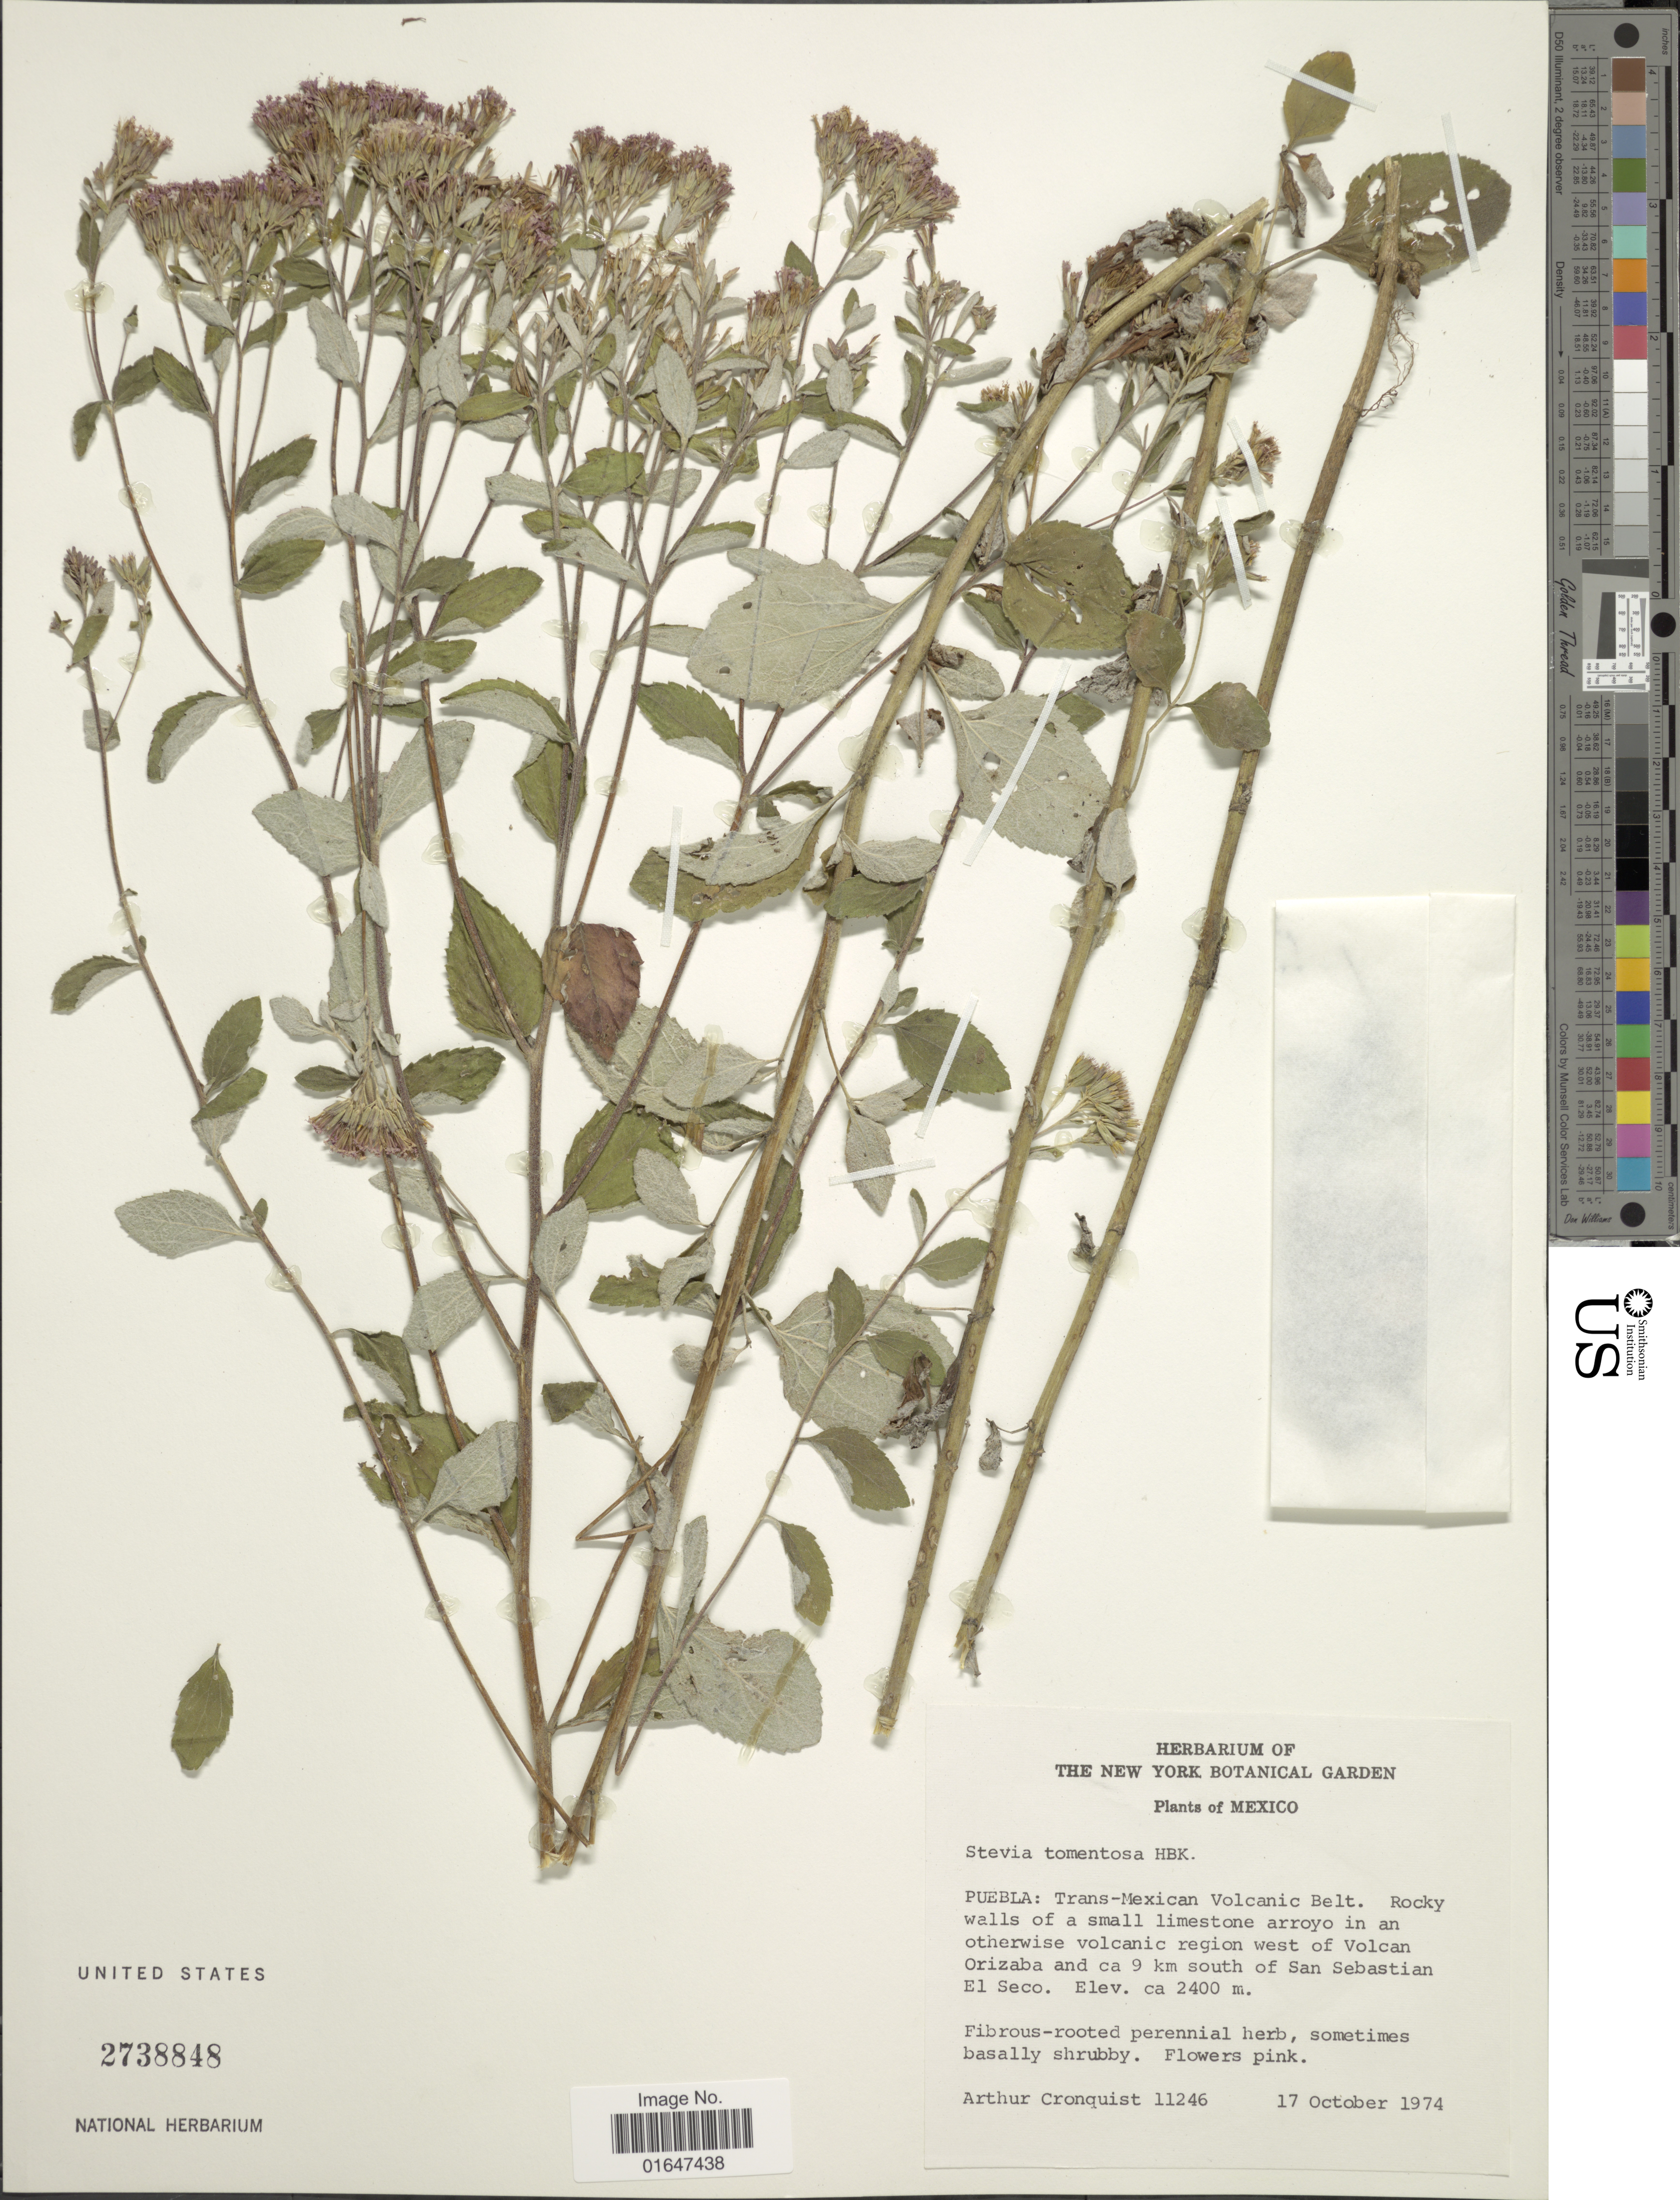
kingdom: Plantae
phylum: Tracheophyta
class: Magnoliopsida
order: Asterales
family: Asteraceae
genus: Stevia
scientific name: Stevia tomentosa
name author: Kunth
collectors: A. J. Cronquist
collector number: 11246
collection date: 1974-10-17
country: Mexico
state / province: Puebla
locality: Trans-Mexican Volcanic Belt, west of Volcan Orizaba and ca 9 km south of San Sebastian El Seco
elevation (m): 2400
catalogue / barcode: US 2738848